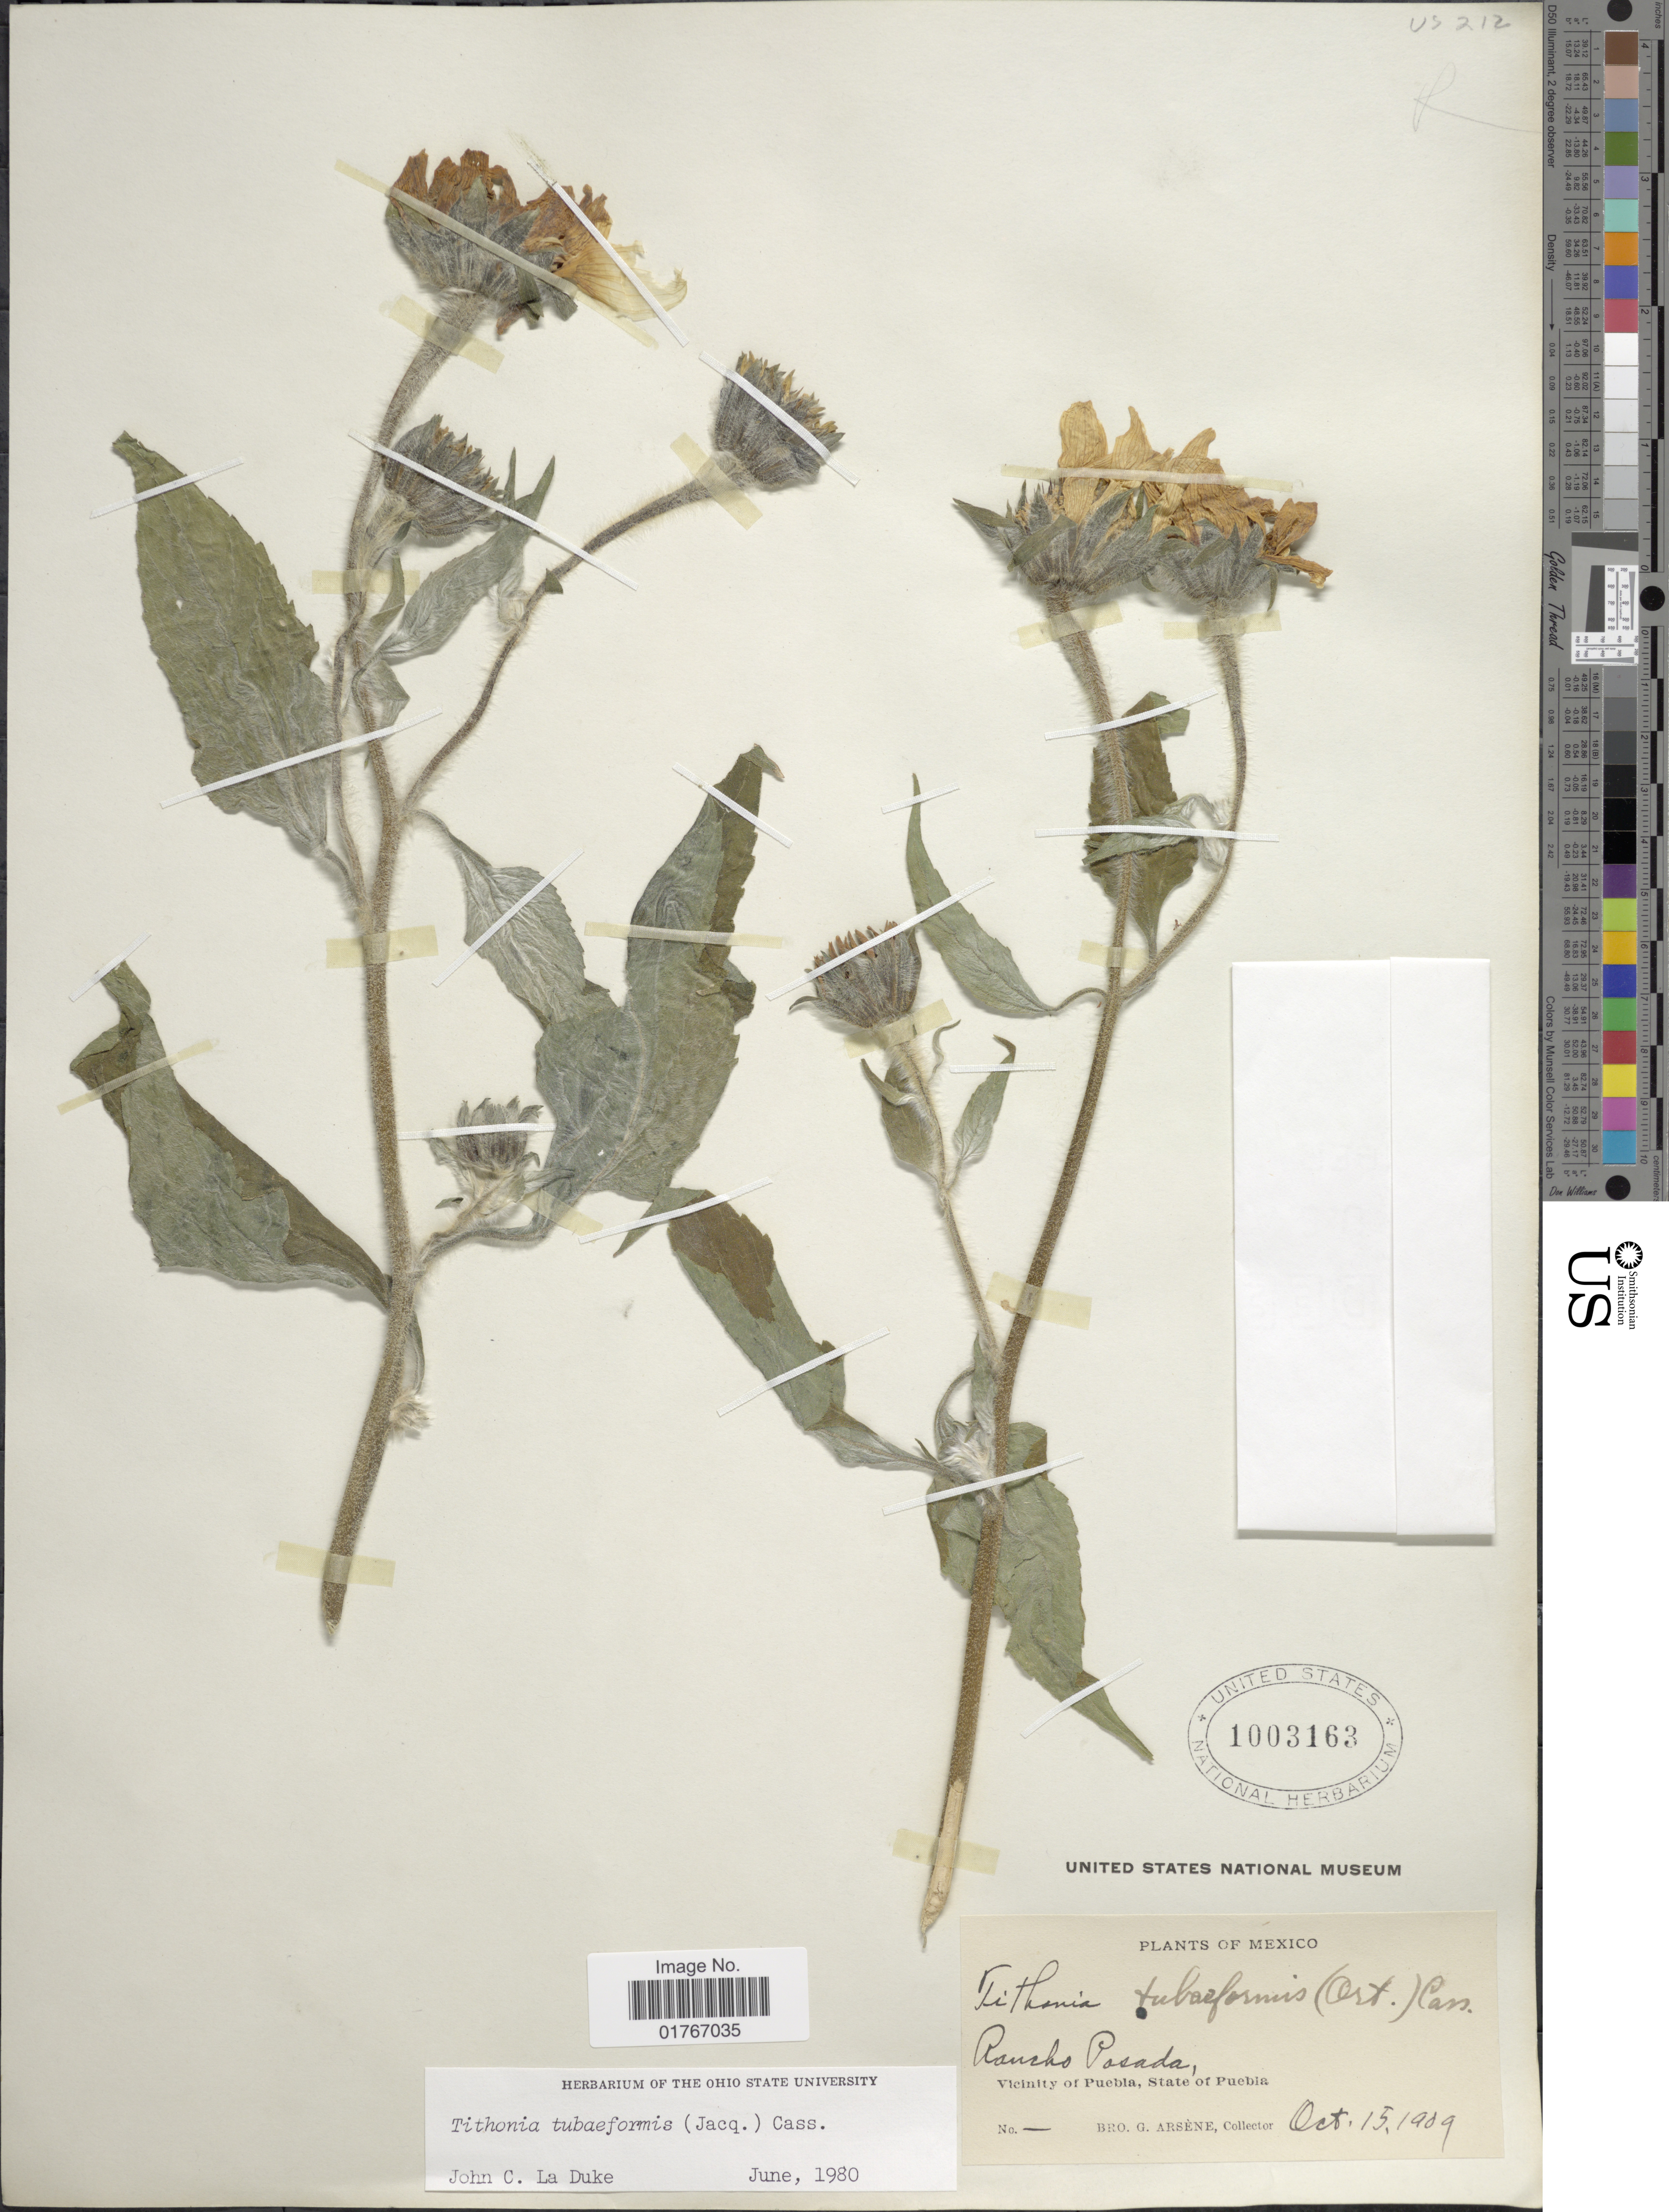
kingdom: Plantae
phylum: Tracheophyta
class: Magnoliopsida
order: Asterales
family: Asteraceae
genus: Tithonia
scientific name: Tithonia tubaeformis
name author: (Jacq.) Cass.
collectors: Bro. G. Arsène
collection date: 1909-10-15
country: Mexico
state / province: Puebla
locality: Rancho Posada, Vicinity of Puebla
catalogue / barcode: US 1003163